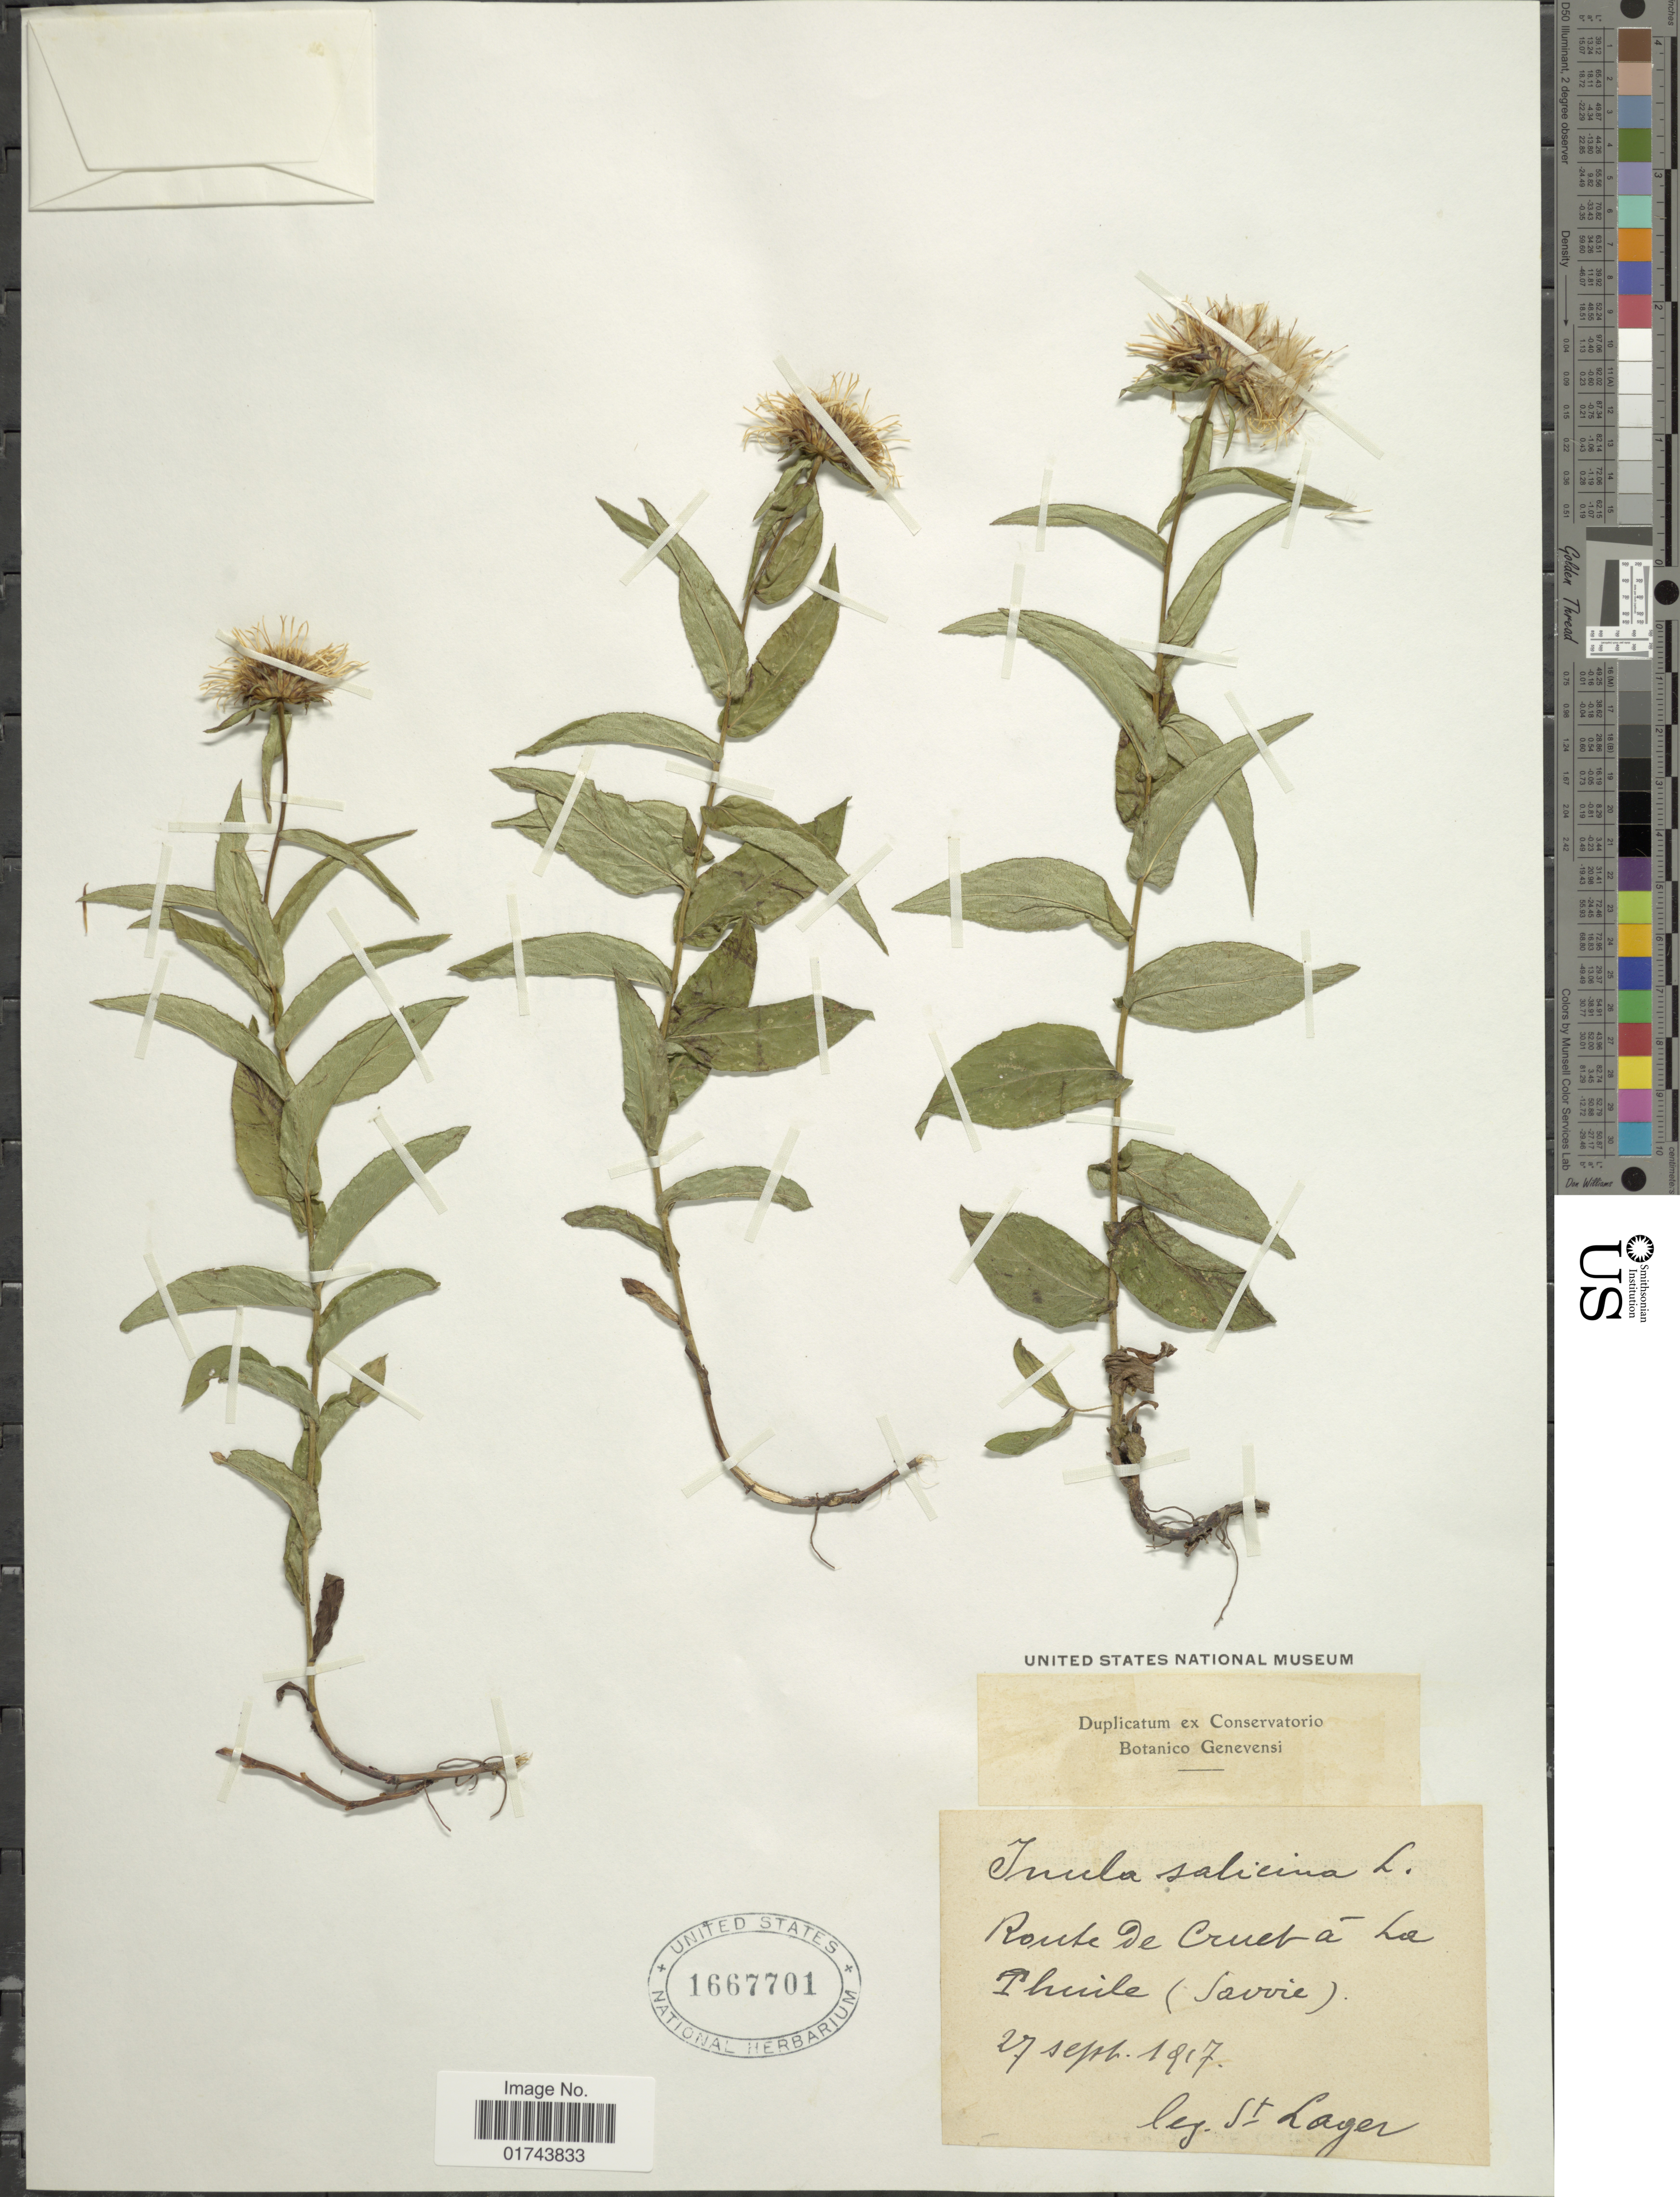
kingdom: Plantae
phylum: Tracheophyta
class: Magnoliopsida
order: Asterales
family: Asteraceae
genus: Inula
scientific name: Inula salicina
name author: L.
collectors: S. Lager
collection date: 1917-09-27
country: France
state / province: Auvergne-Rhône-Alpes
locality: Rpute de Crueta La Thuile ( Savoie)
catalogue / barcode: US 1667701